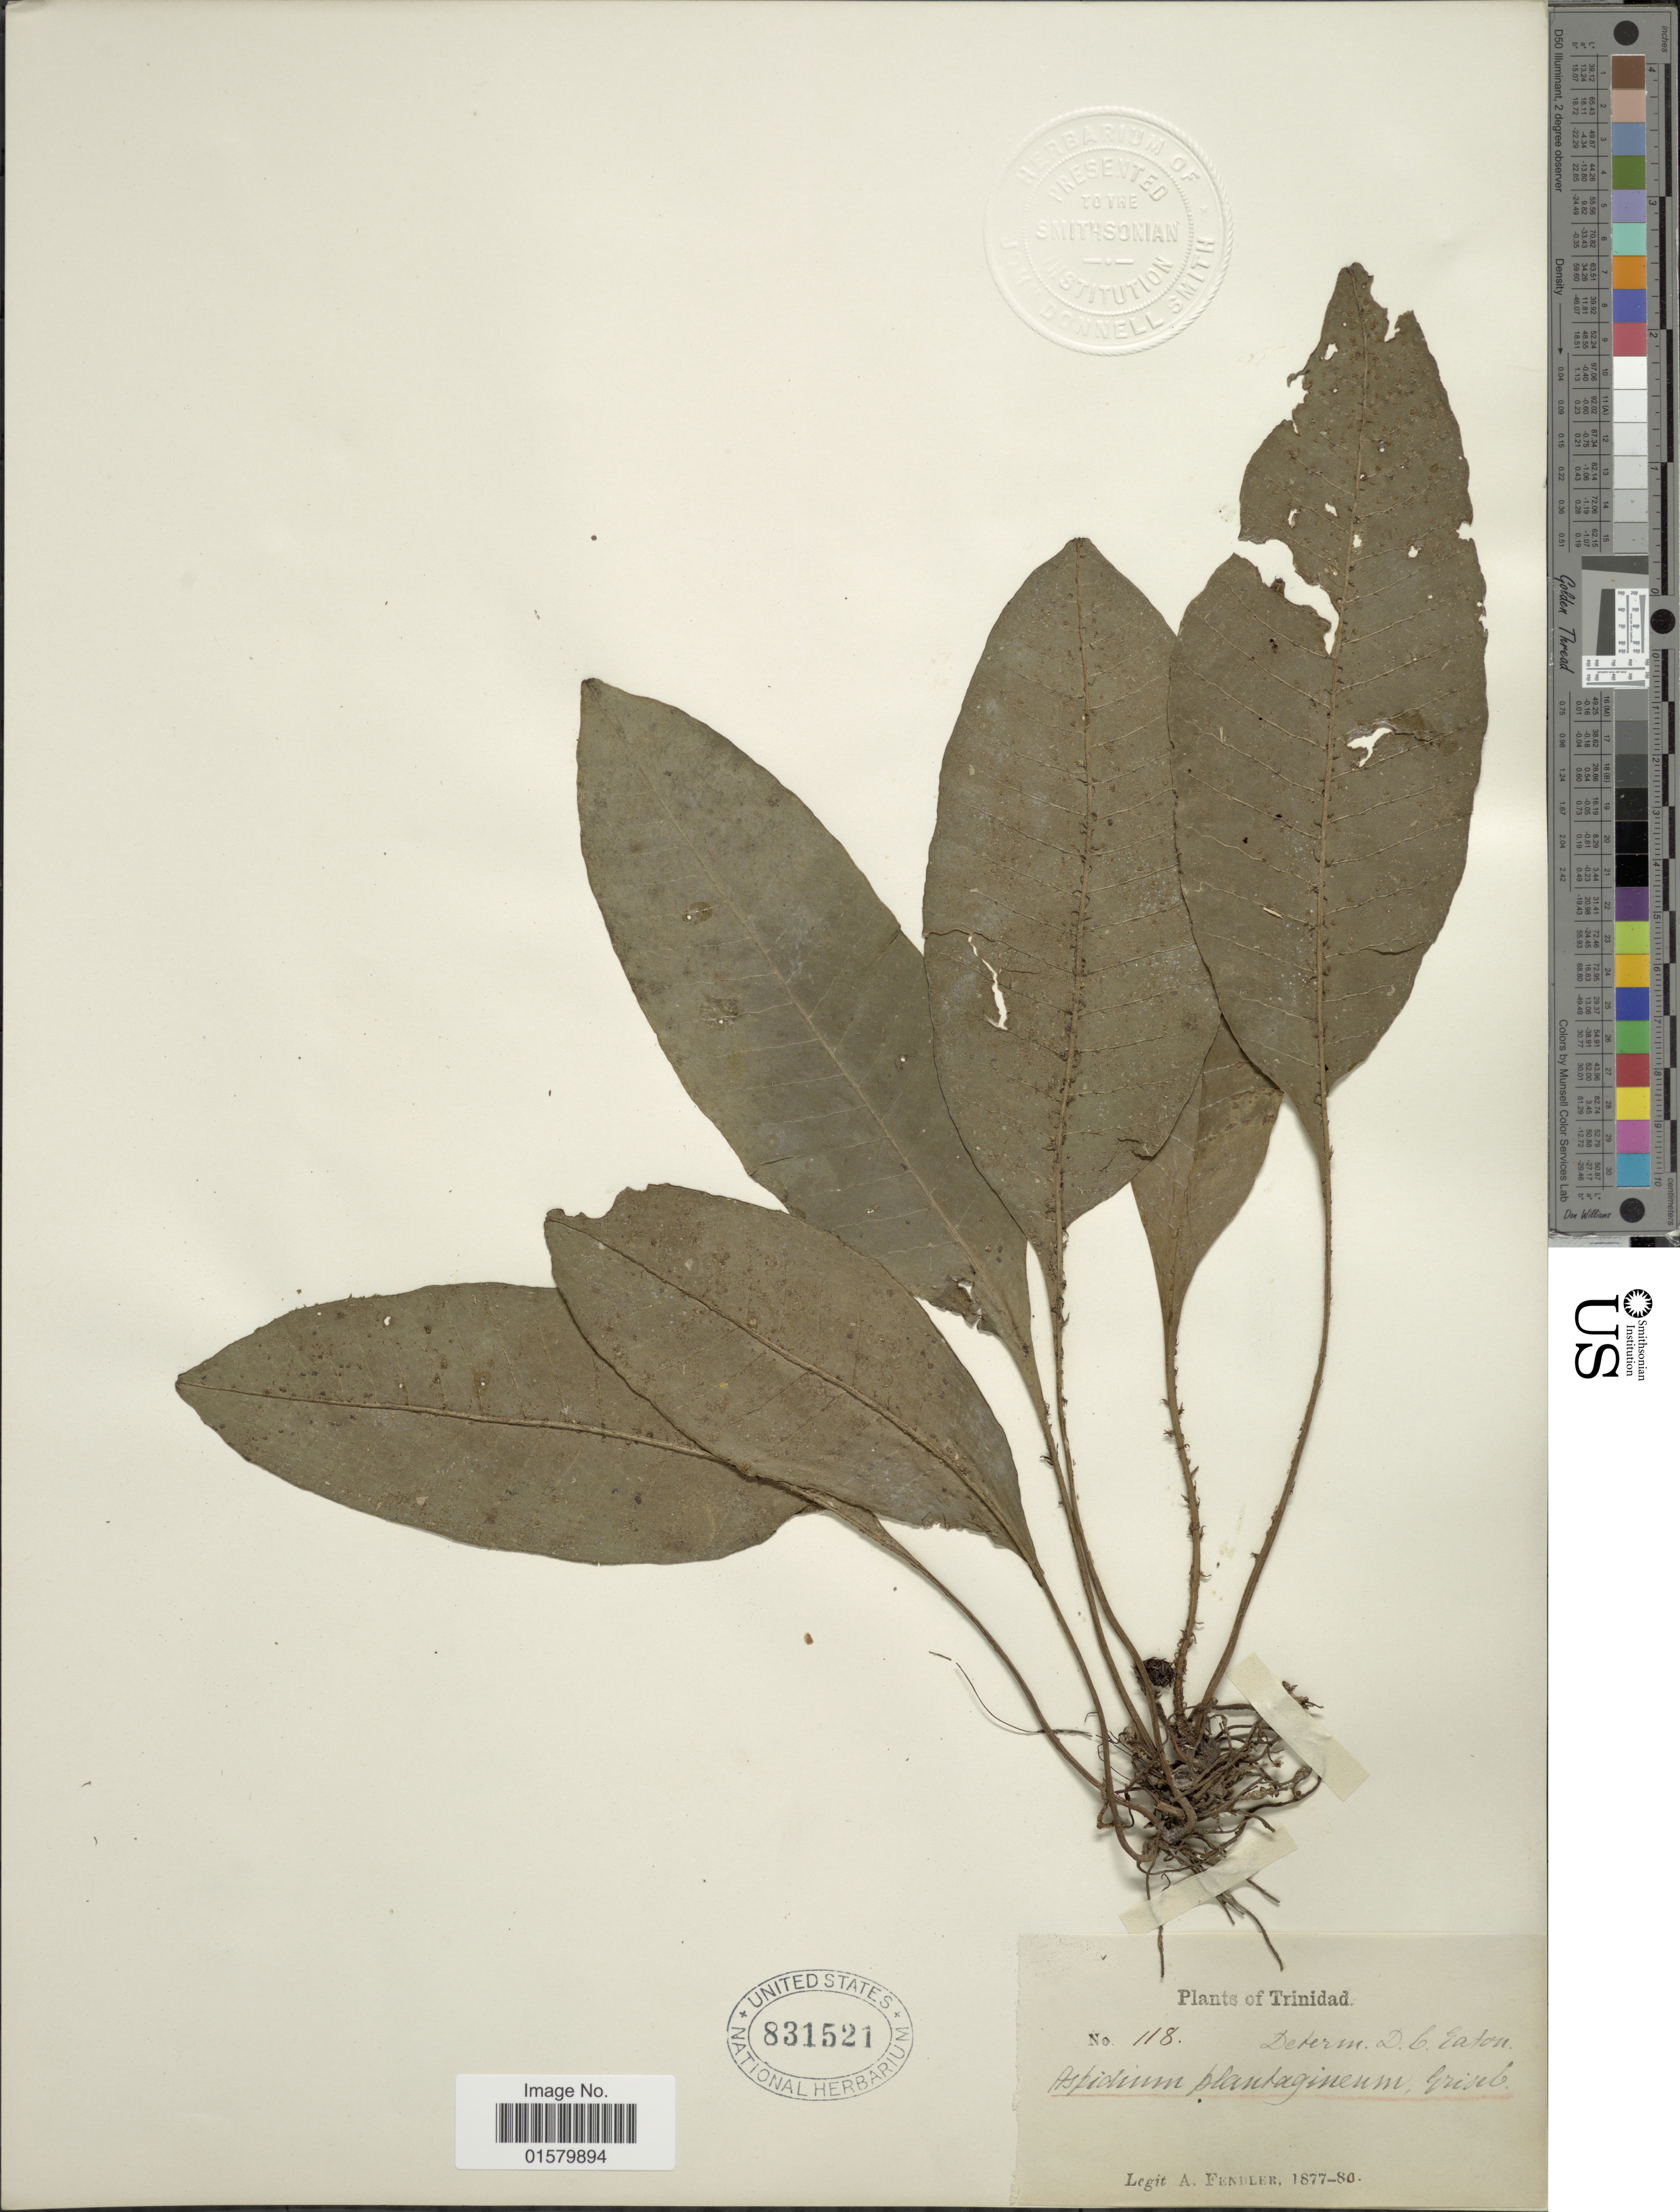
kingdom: Plantae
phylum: Tracheophyta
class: Polypodiopsida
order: Polypodiales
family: Tectariaceae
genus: Tectaria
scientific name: Tectaria plantaginea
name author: (Jacq.) Maxon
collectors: A. Fendler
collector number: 118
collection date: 1877/1880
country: Trinidad and Tobago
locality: Trinidad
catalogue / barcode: US 831521